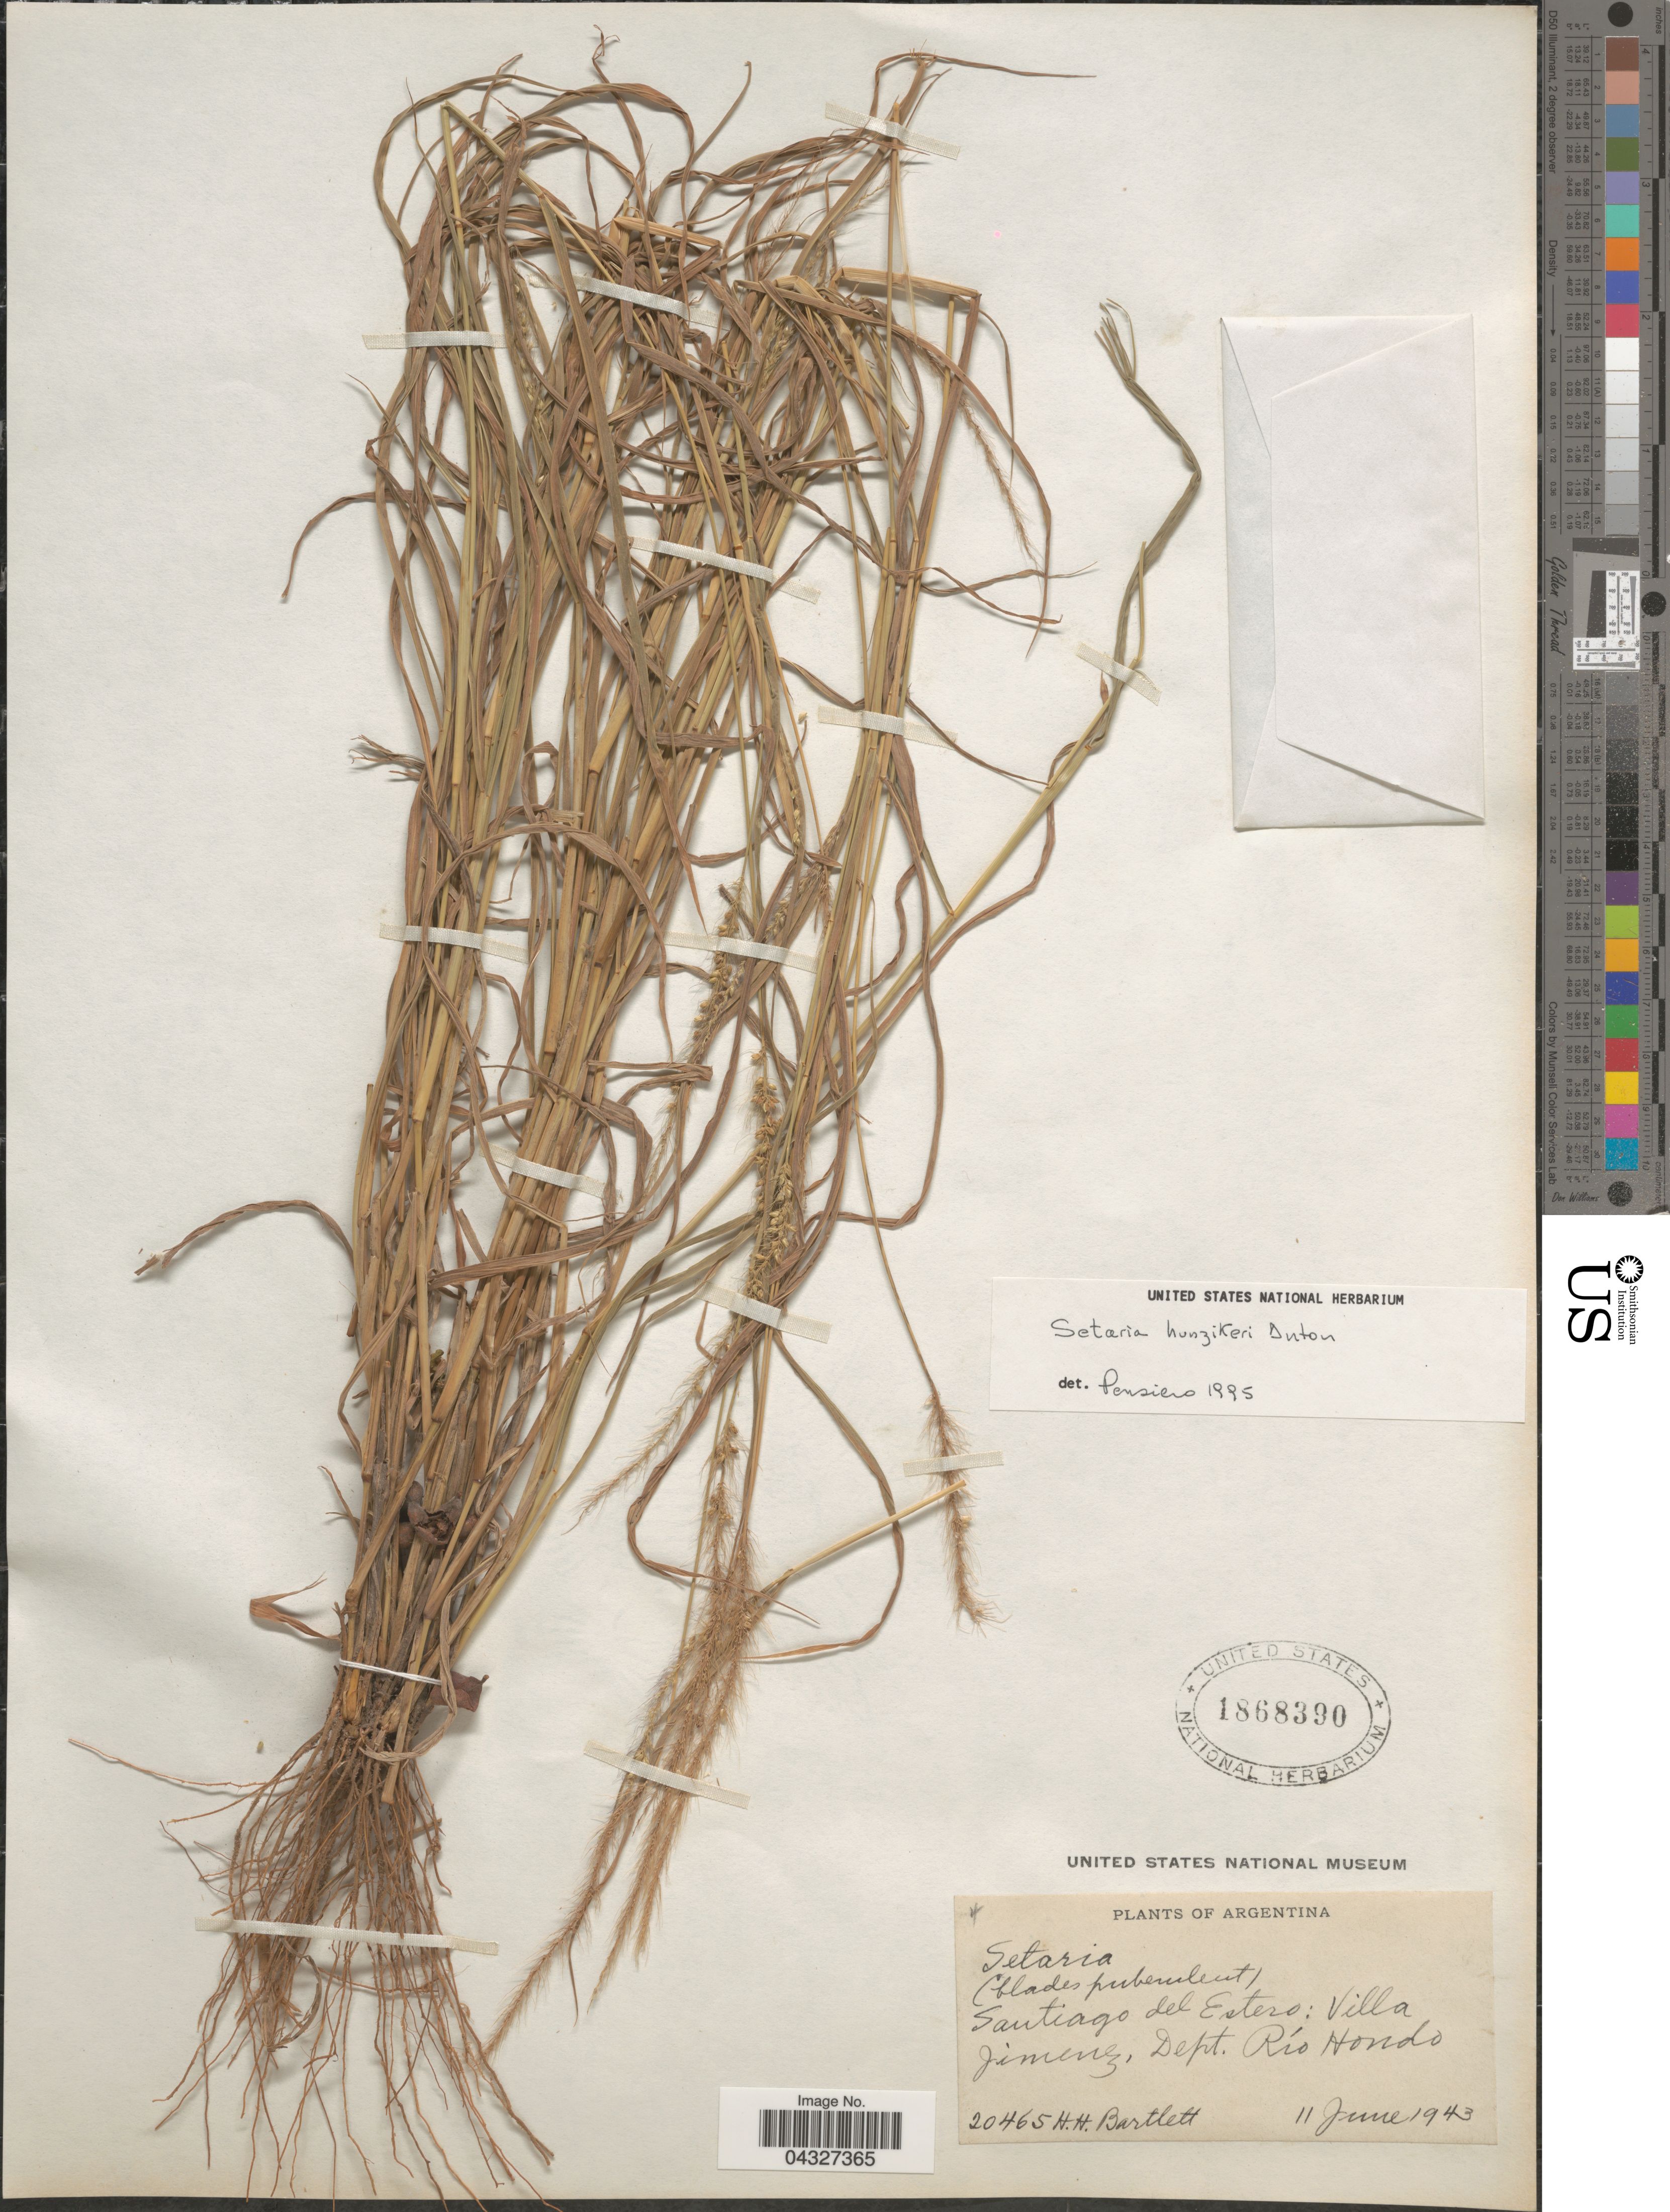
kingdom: Plantae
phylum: Tracheophyta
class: Liliopsida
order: Poales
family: Poaceae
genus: Setaria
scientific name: Setaria hunzikeri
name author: Anton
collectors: H. H. Bartlett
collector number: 20465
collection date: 1943-06-11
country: Argentina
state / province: Santiago del Estero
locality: Santiago del Estero; Villa Jimenez, Dept. Río Hondo.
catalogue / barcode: US 1868390